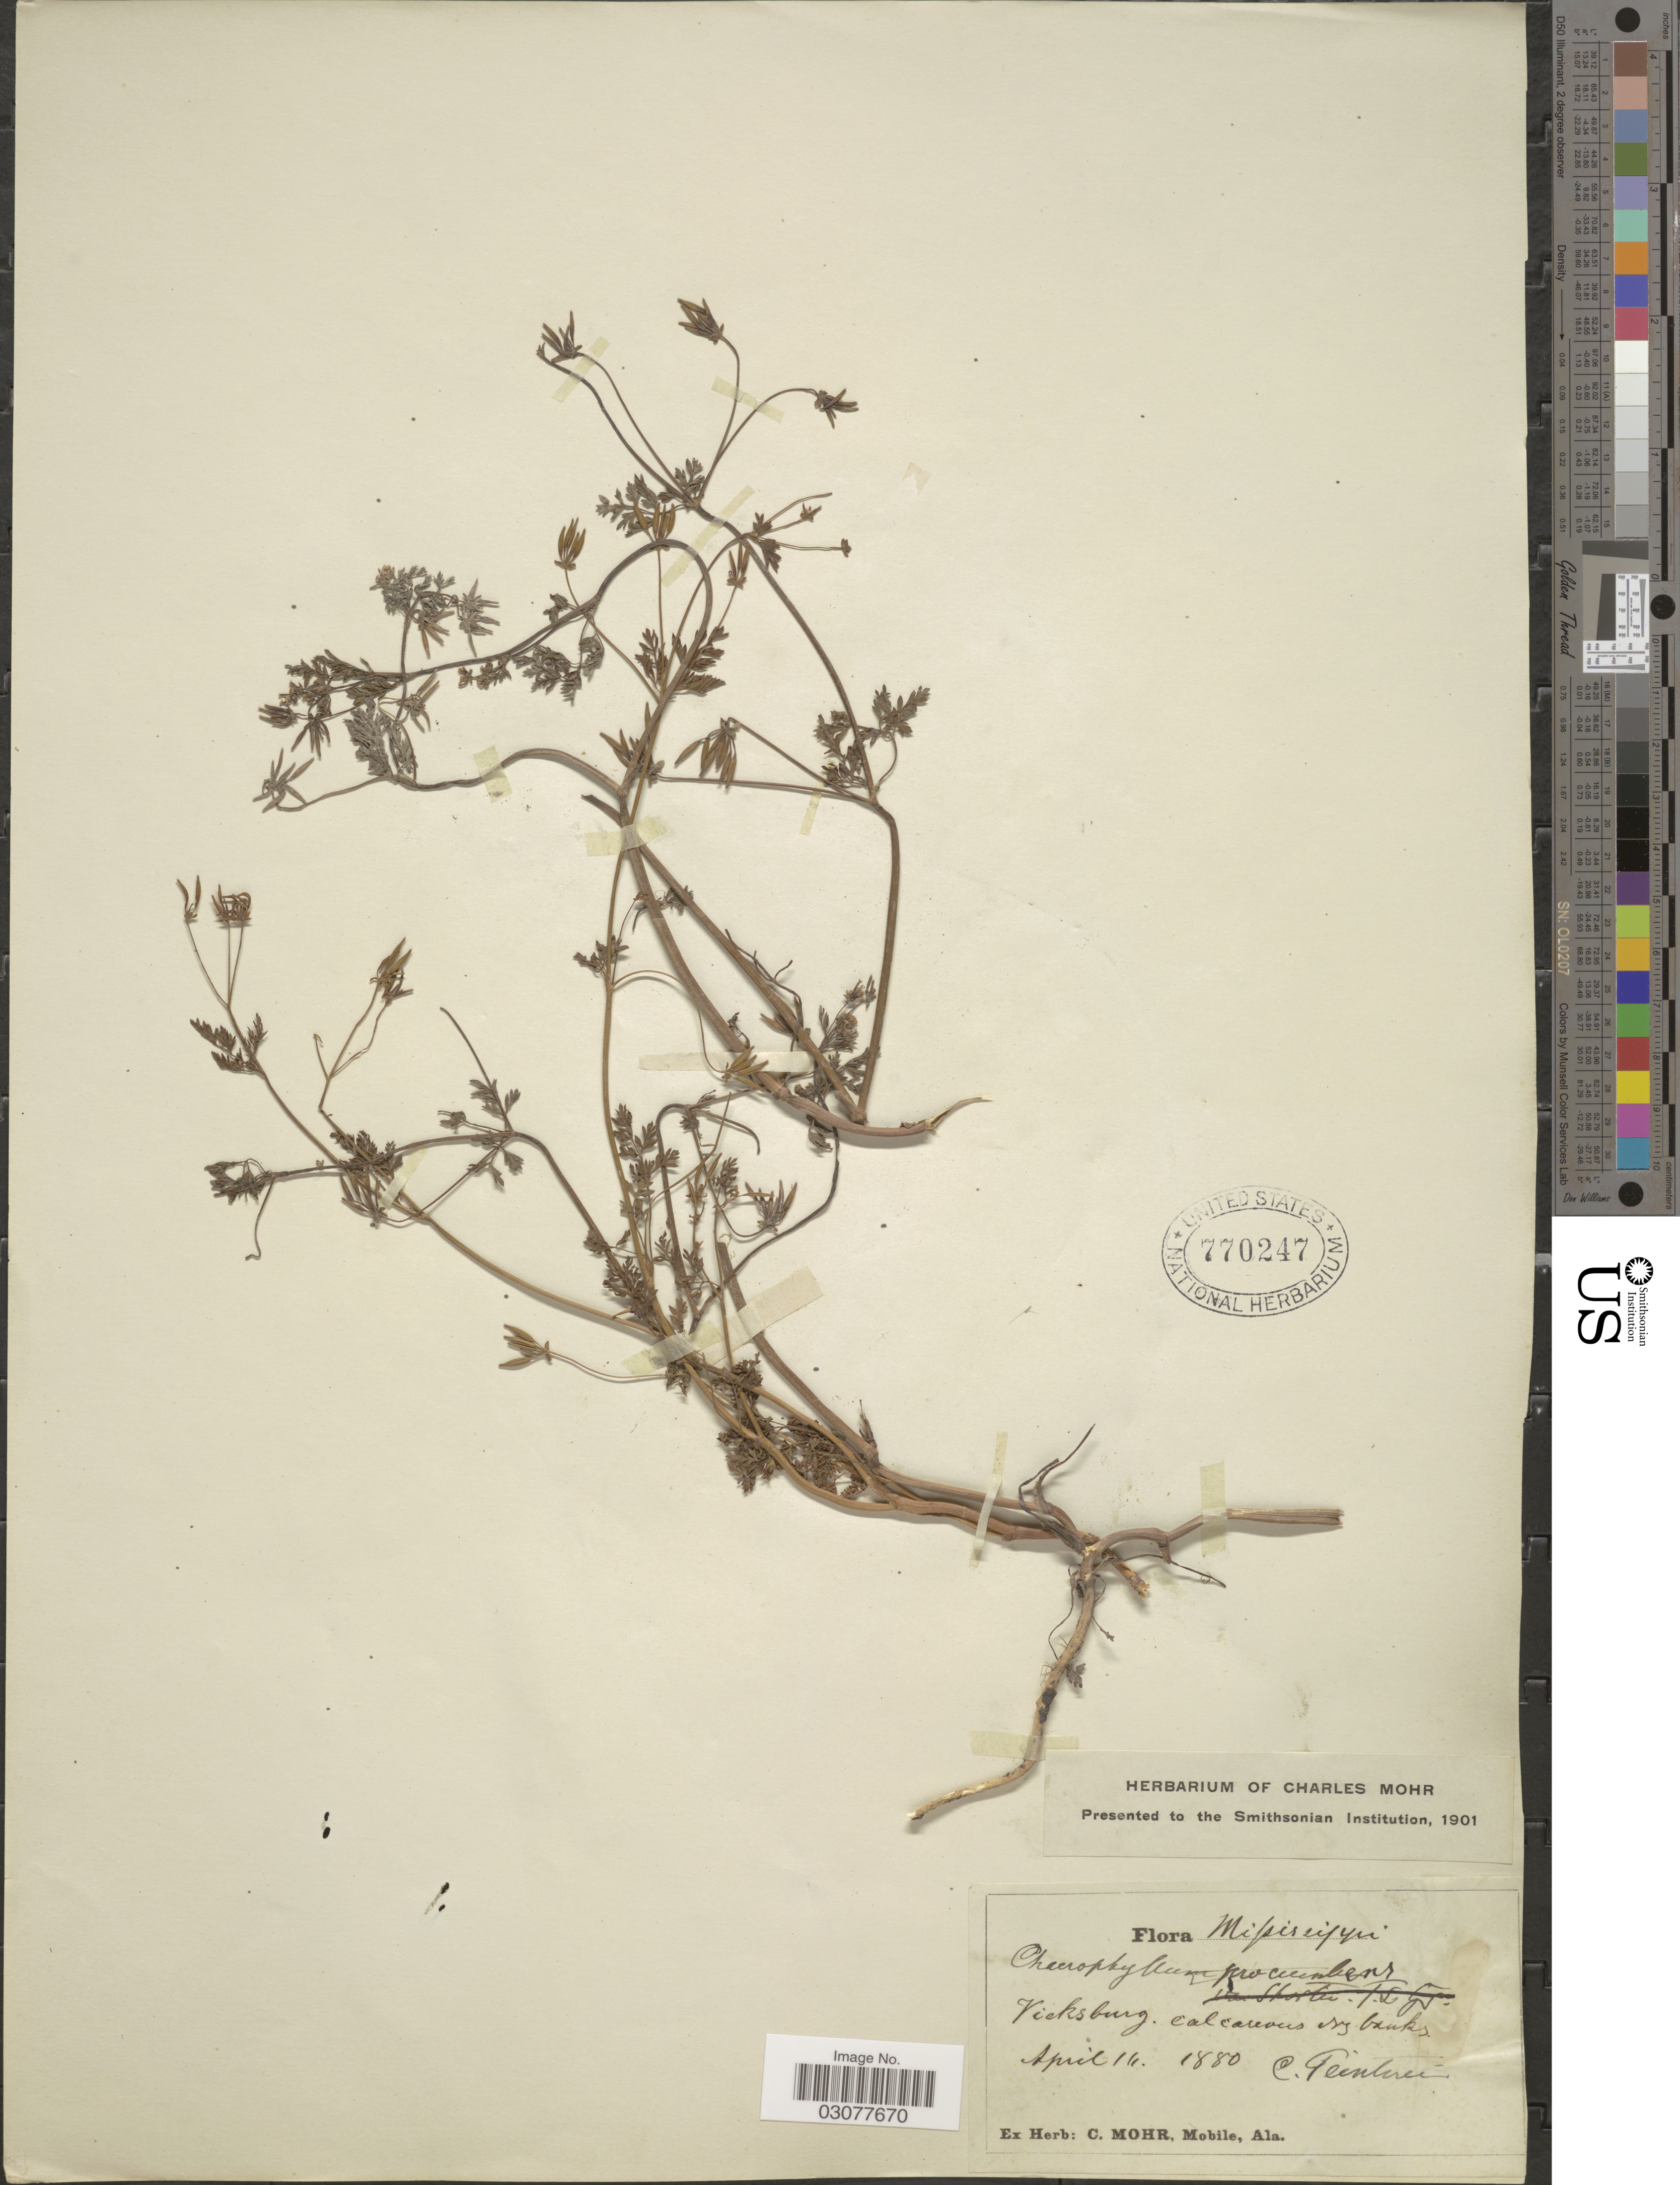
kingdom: Plantae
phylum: Tracheophyta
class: Magnoliopsida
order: Apiales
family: Apiaceae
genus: Chaerophyllum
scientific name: Chaerophyllum tainturieri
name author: Hook.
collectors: ex herb. Charles Mohr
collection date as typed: Transcribed d/m/y: /4/14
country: United States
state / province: Mississippi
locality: Vicksburg.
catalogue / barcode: US 770247